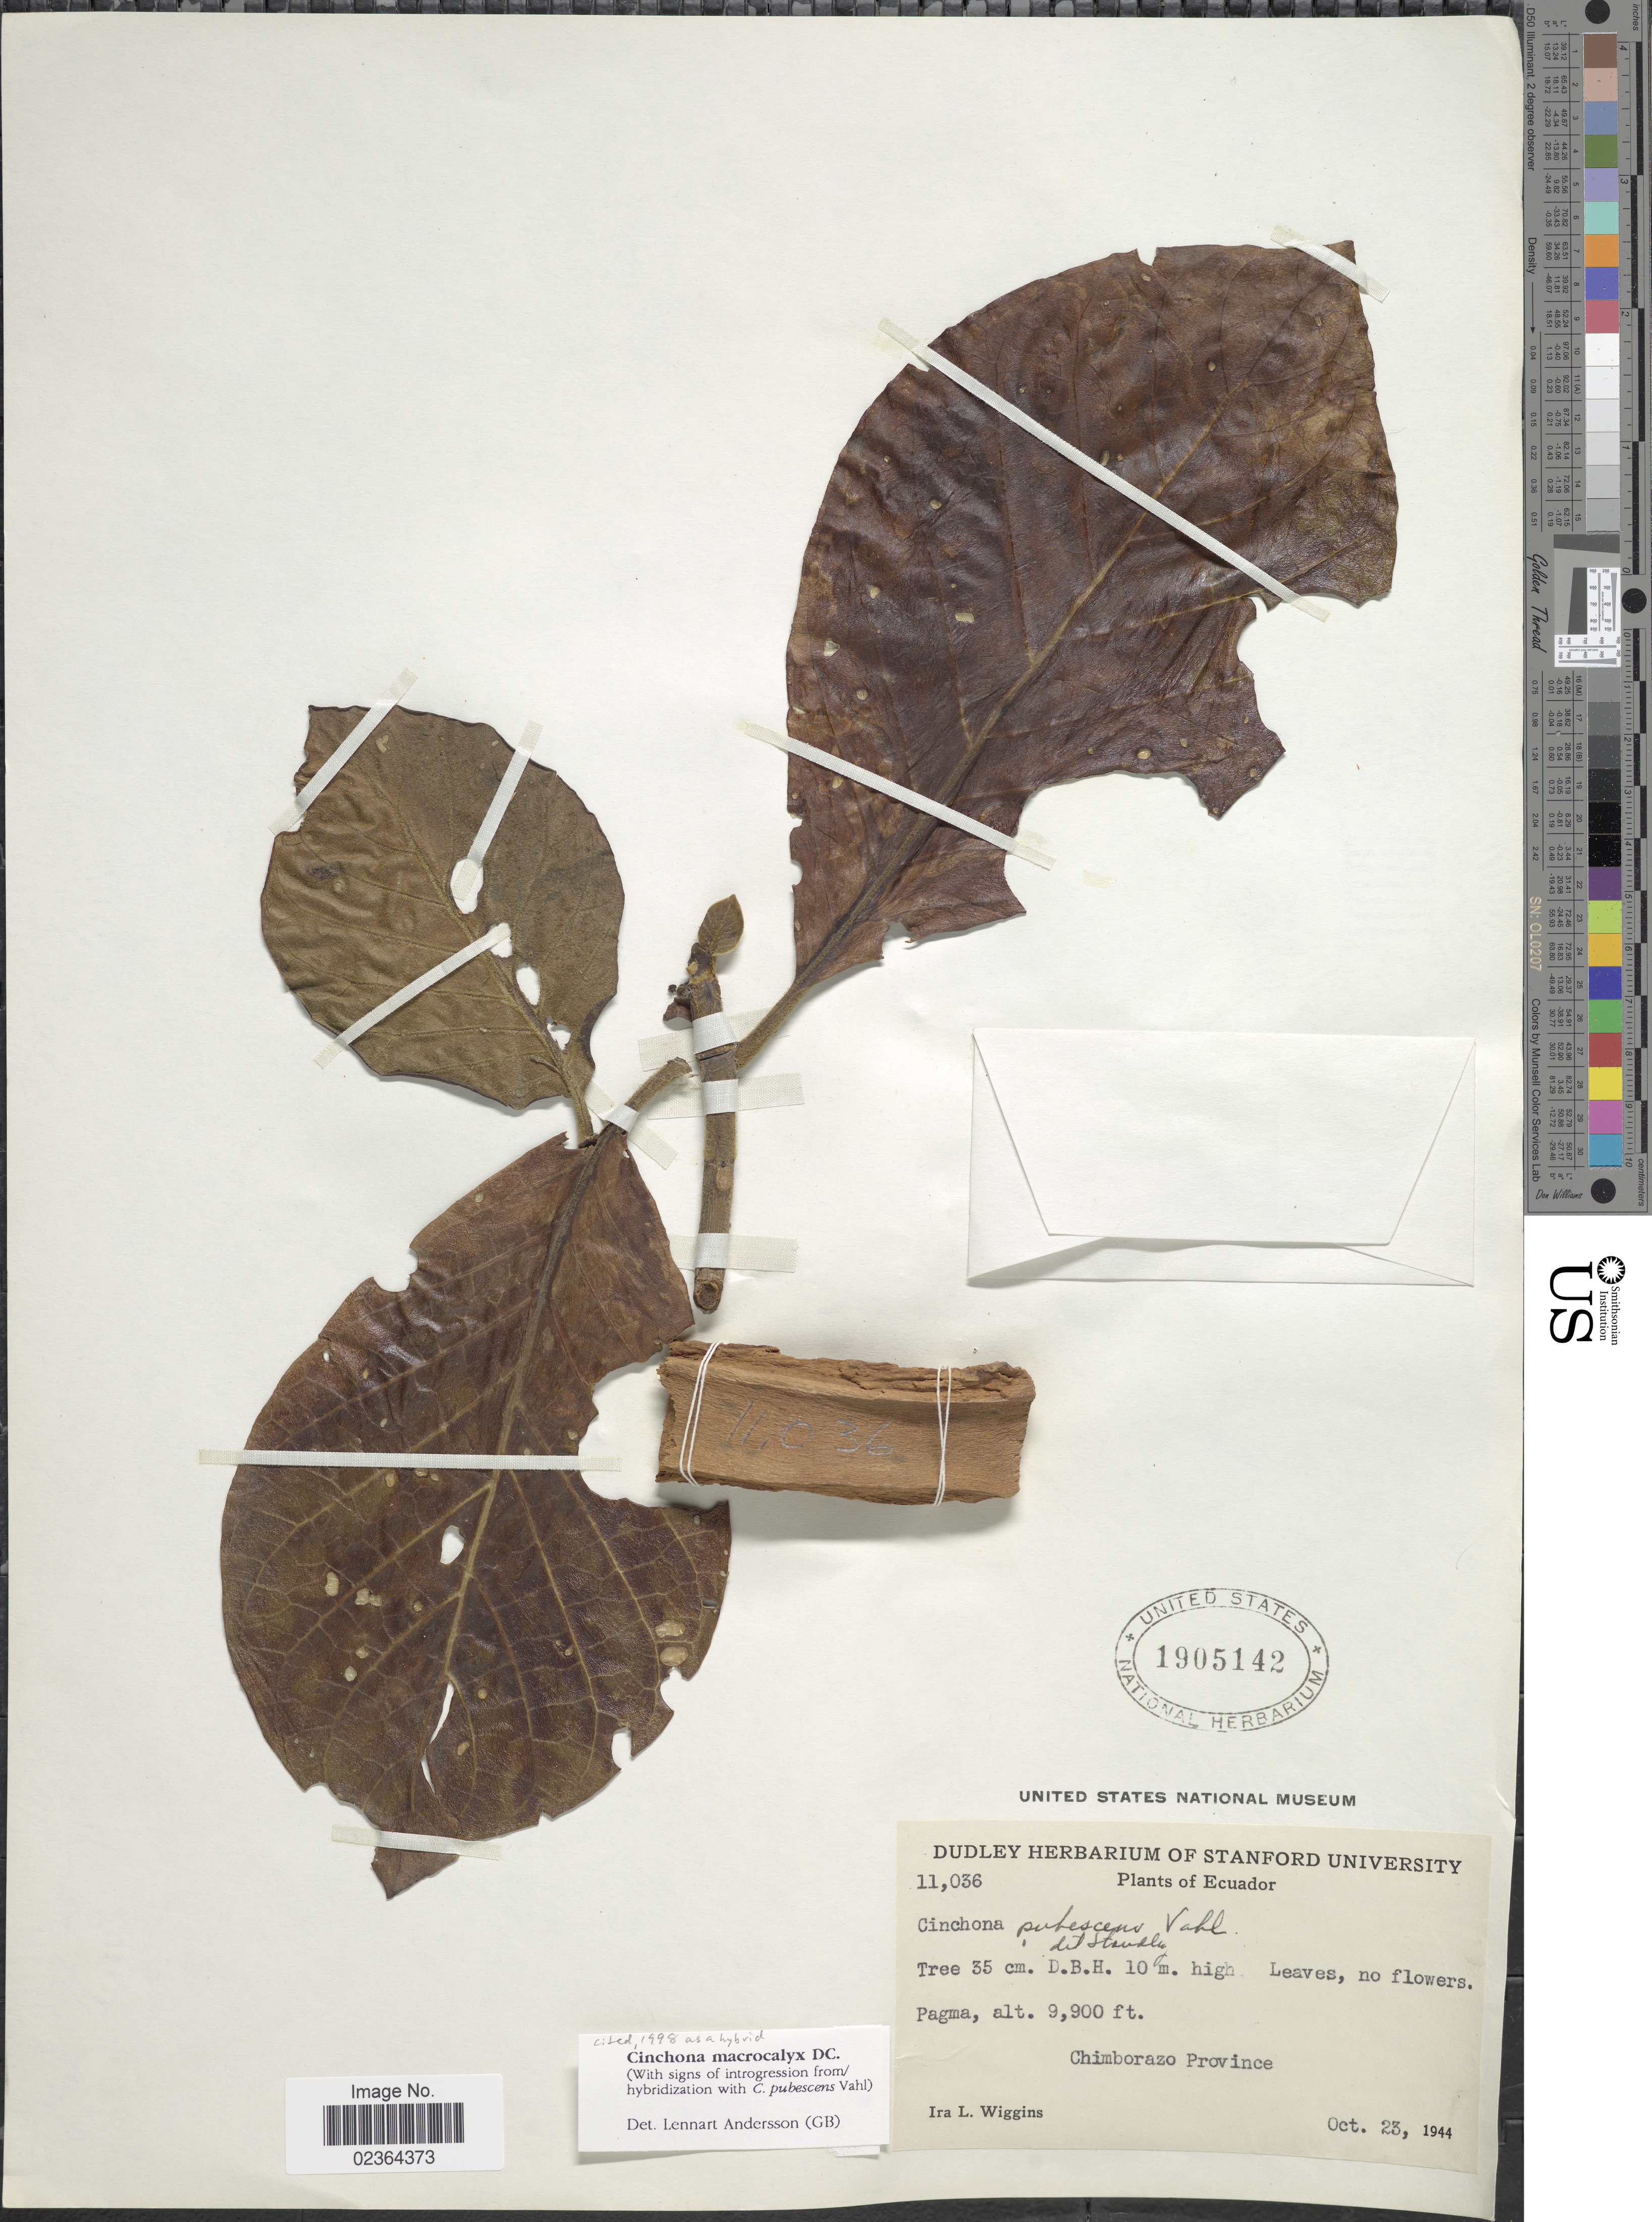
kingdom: Plantae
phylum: Tracheophyta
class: Magnoliopsida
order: Gentianales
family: Rubiaceae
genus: Cinchona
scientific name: Cinchona macrocalyx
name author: Pav. ex DC.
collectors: I. L. Wiggins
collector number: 11036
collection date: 1944-10-23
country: Ecuador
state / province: Chimborazo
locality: Pagma, Chimborazo Province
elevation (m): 3018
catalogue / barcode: US 1905142